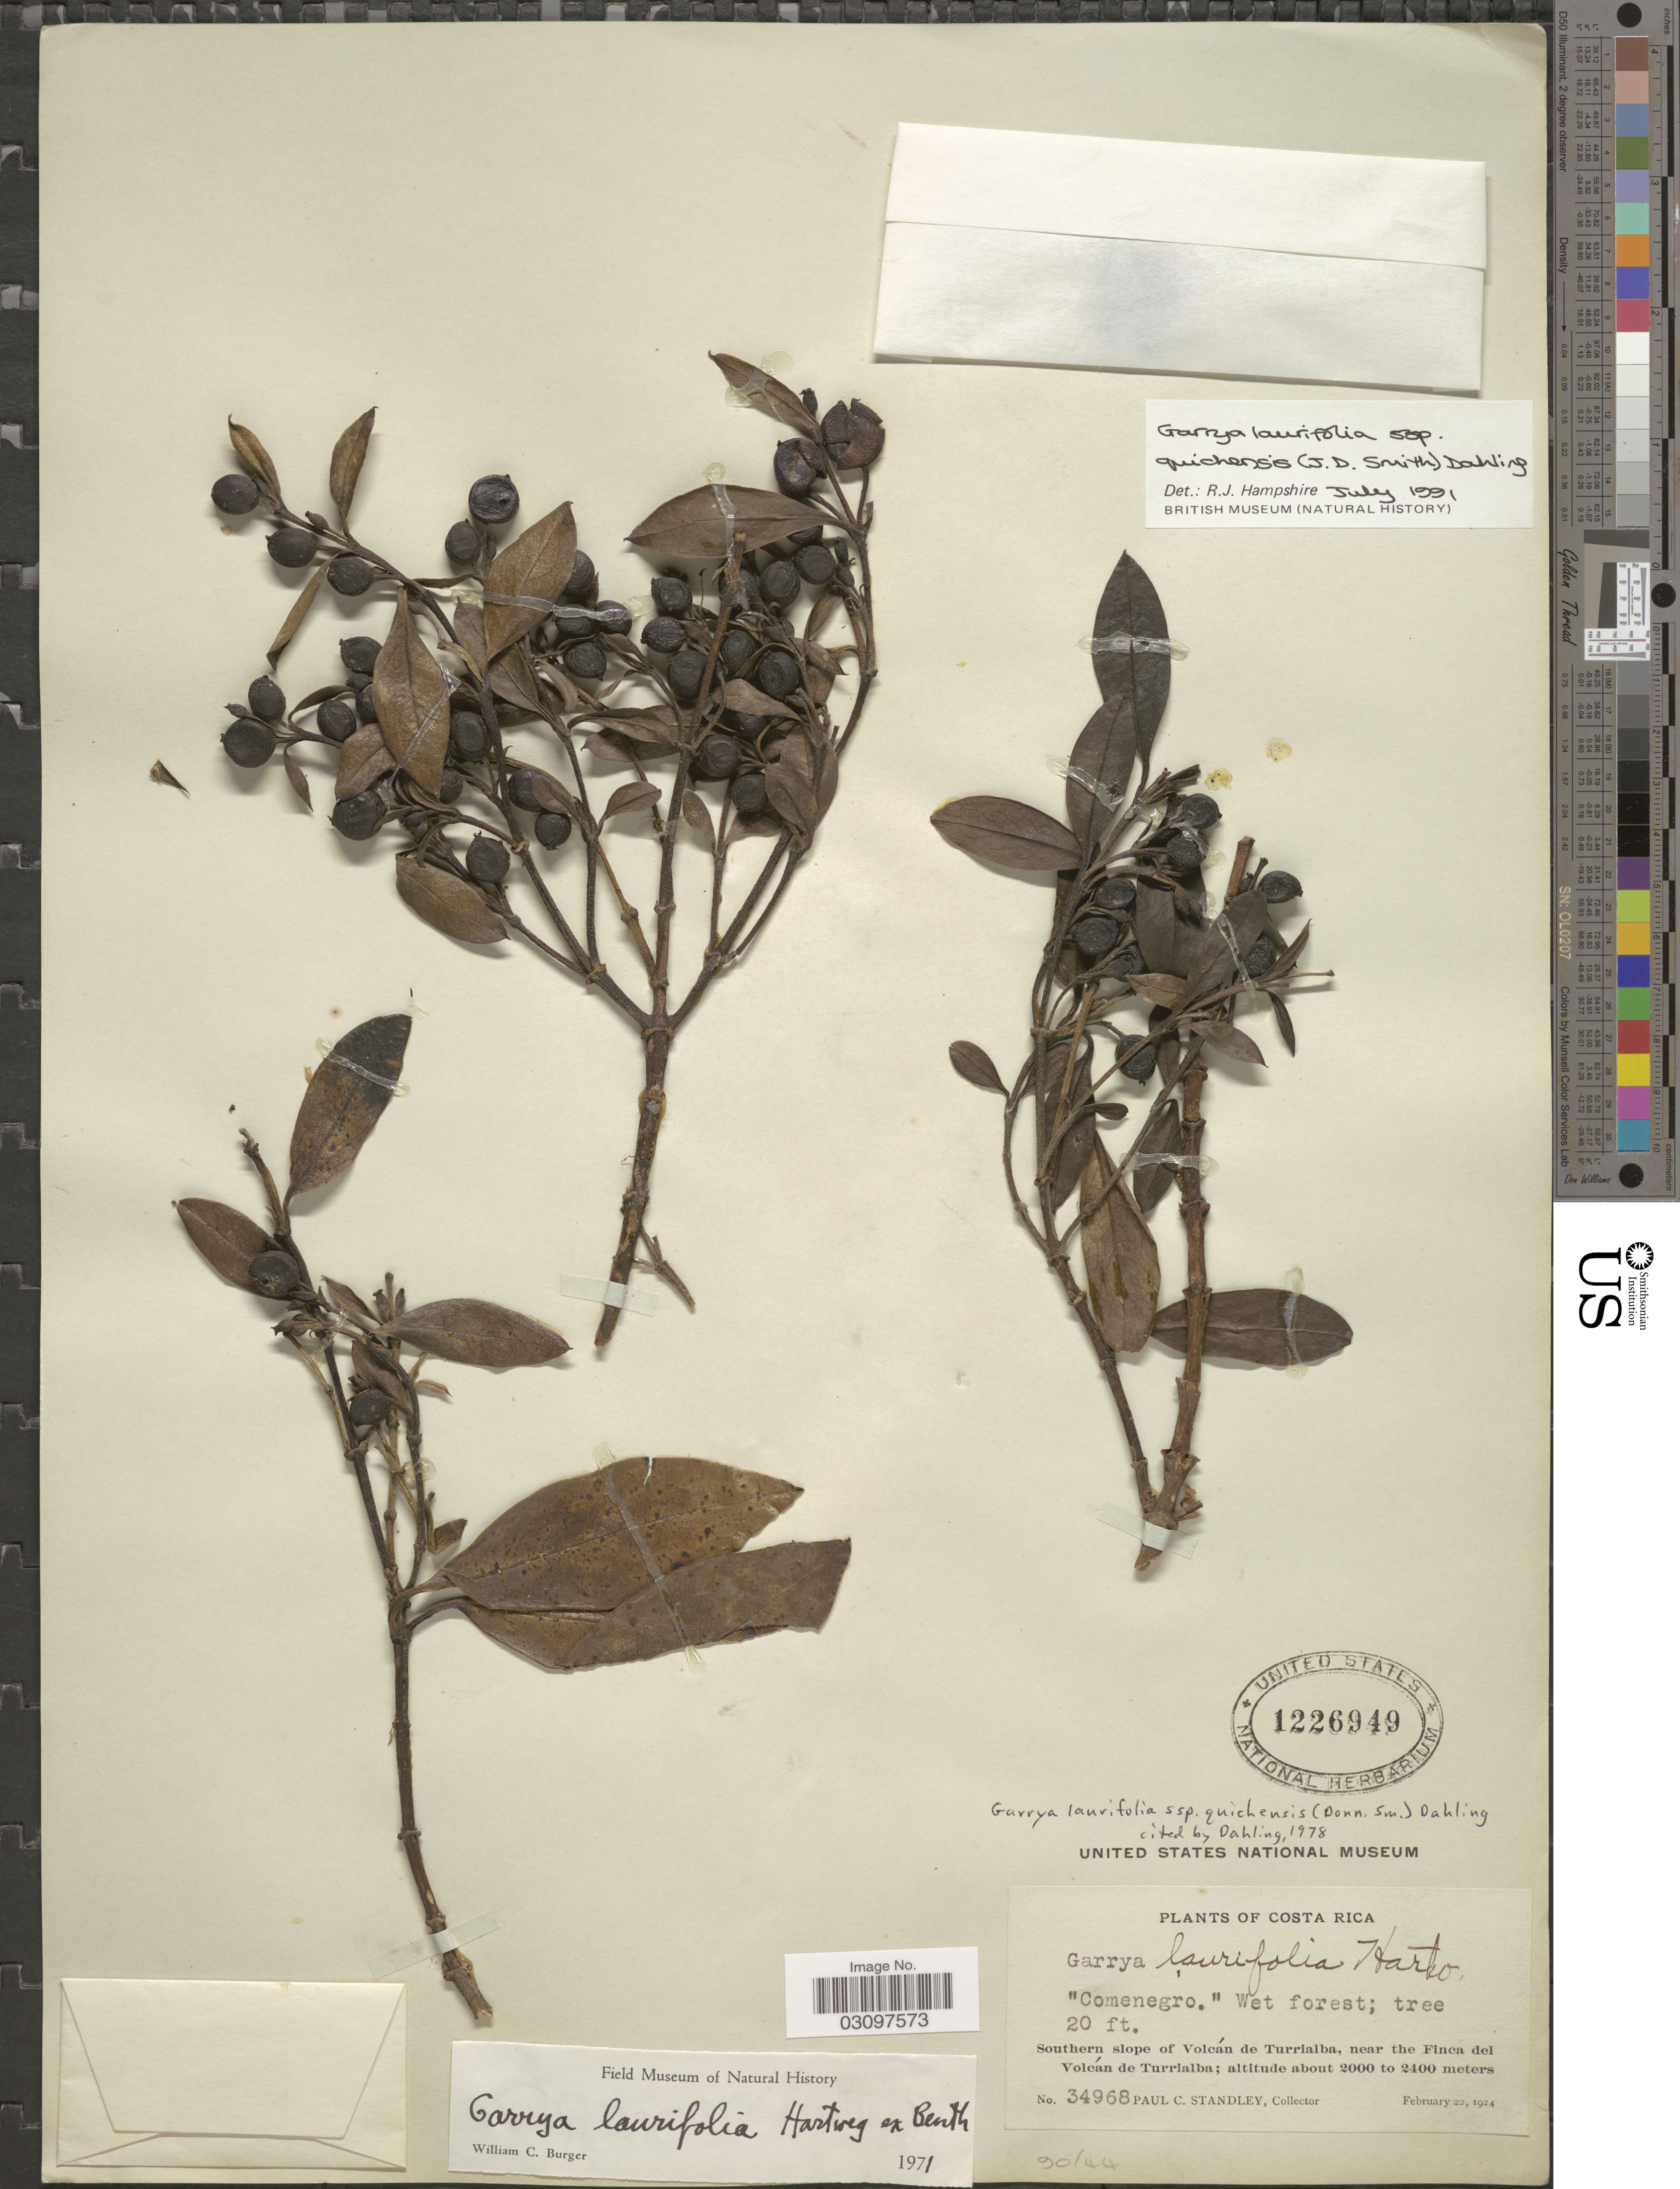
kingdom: Plantae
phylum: Tracheophyta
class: Magnoliopsida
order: Garryales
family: Garryaceae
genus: Garrya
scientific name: Garrya laurifolia subsp. quichensis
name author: (Donn. Sm.) Dahling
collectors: P. C. Standley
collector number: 34968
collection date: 1924-02-22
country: Costa Rica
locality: Southern slope of Volcán de Turrialba, near the Finca del Volcán de Tuurialba.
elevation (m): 2000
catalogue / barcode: US 1226949